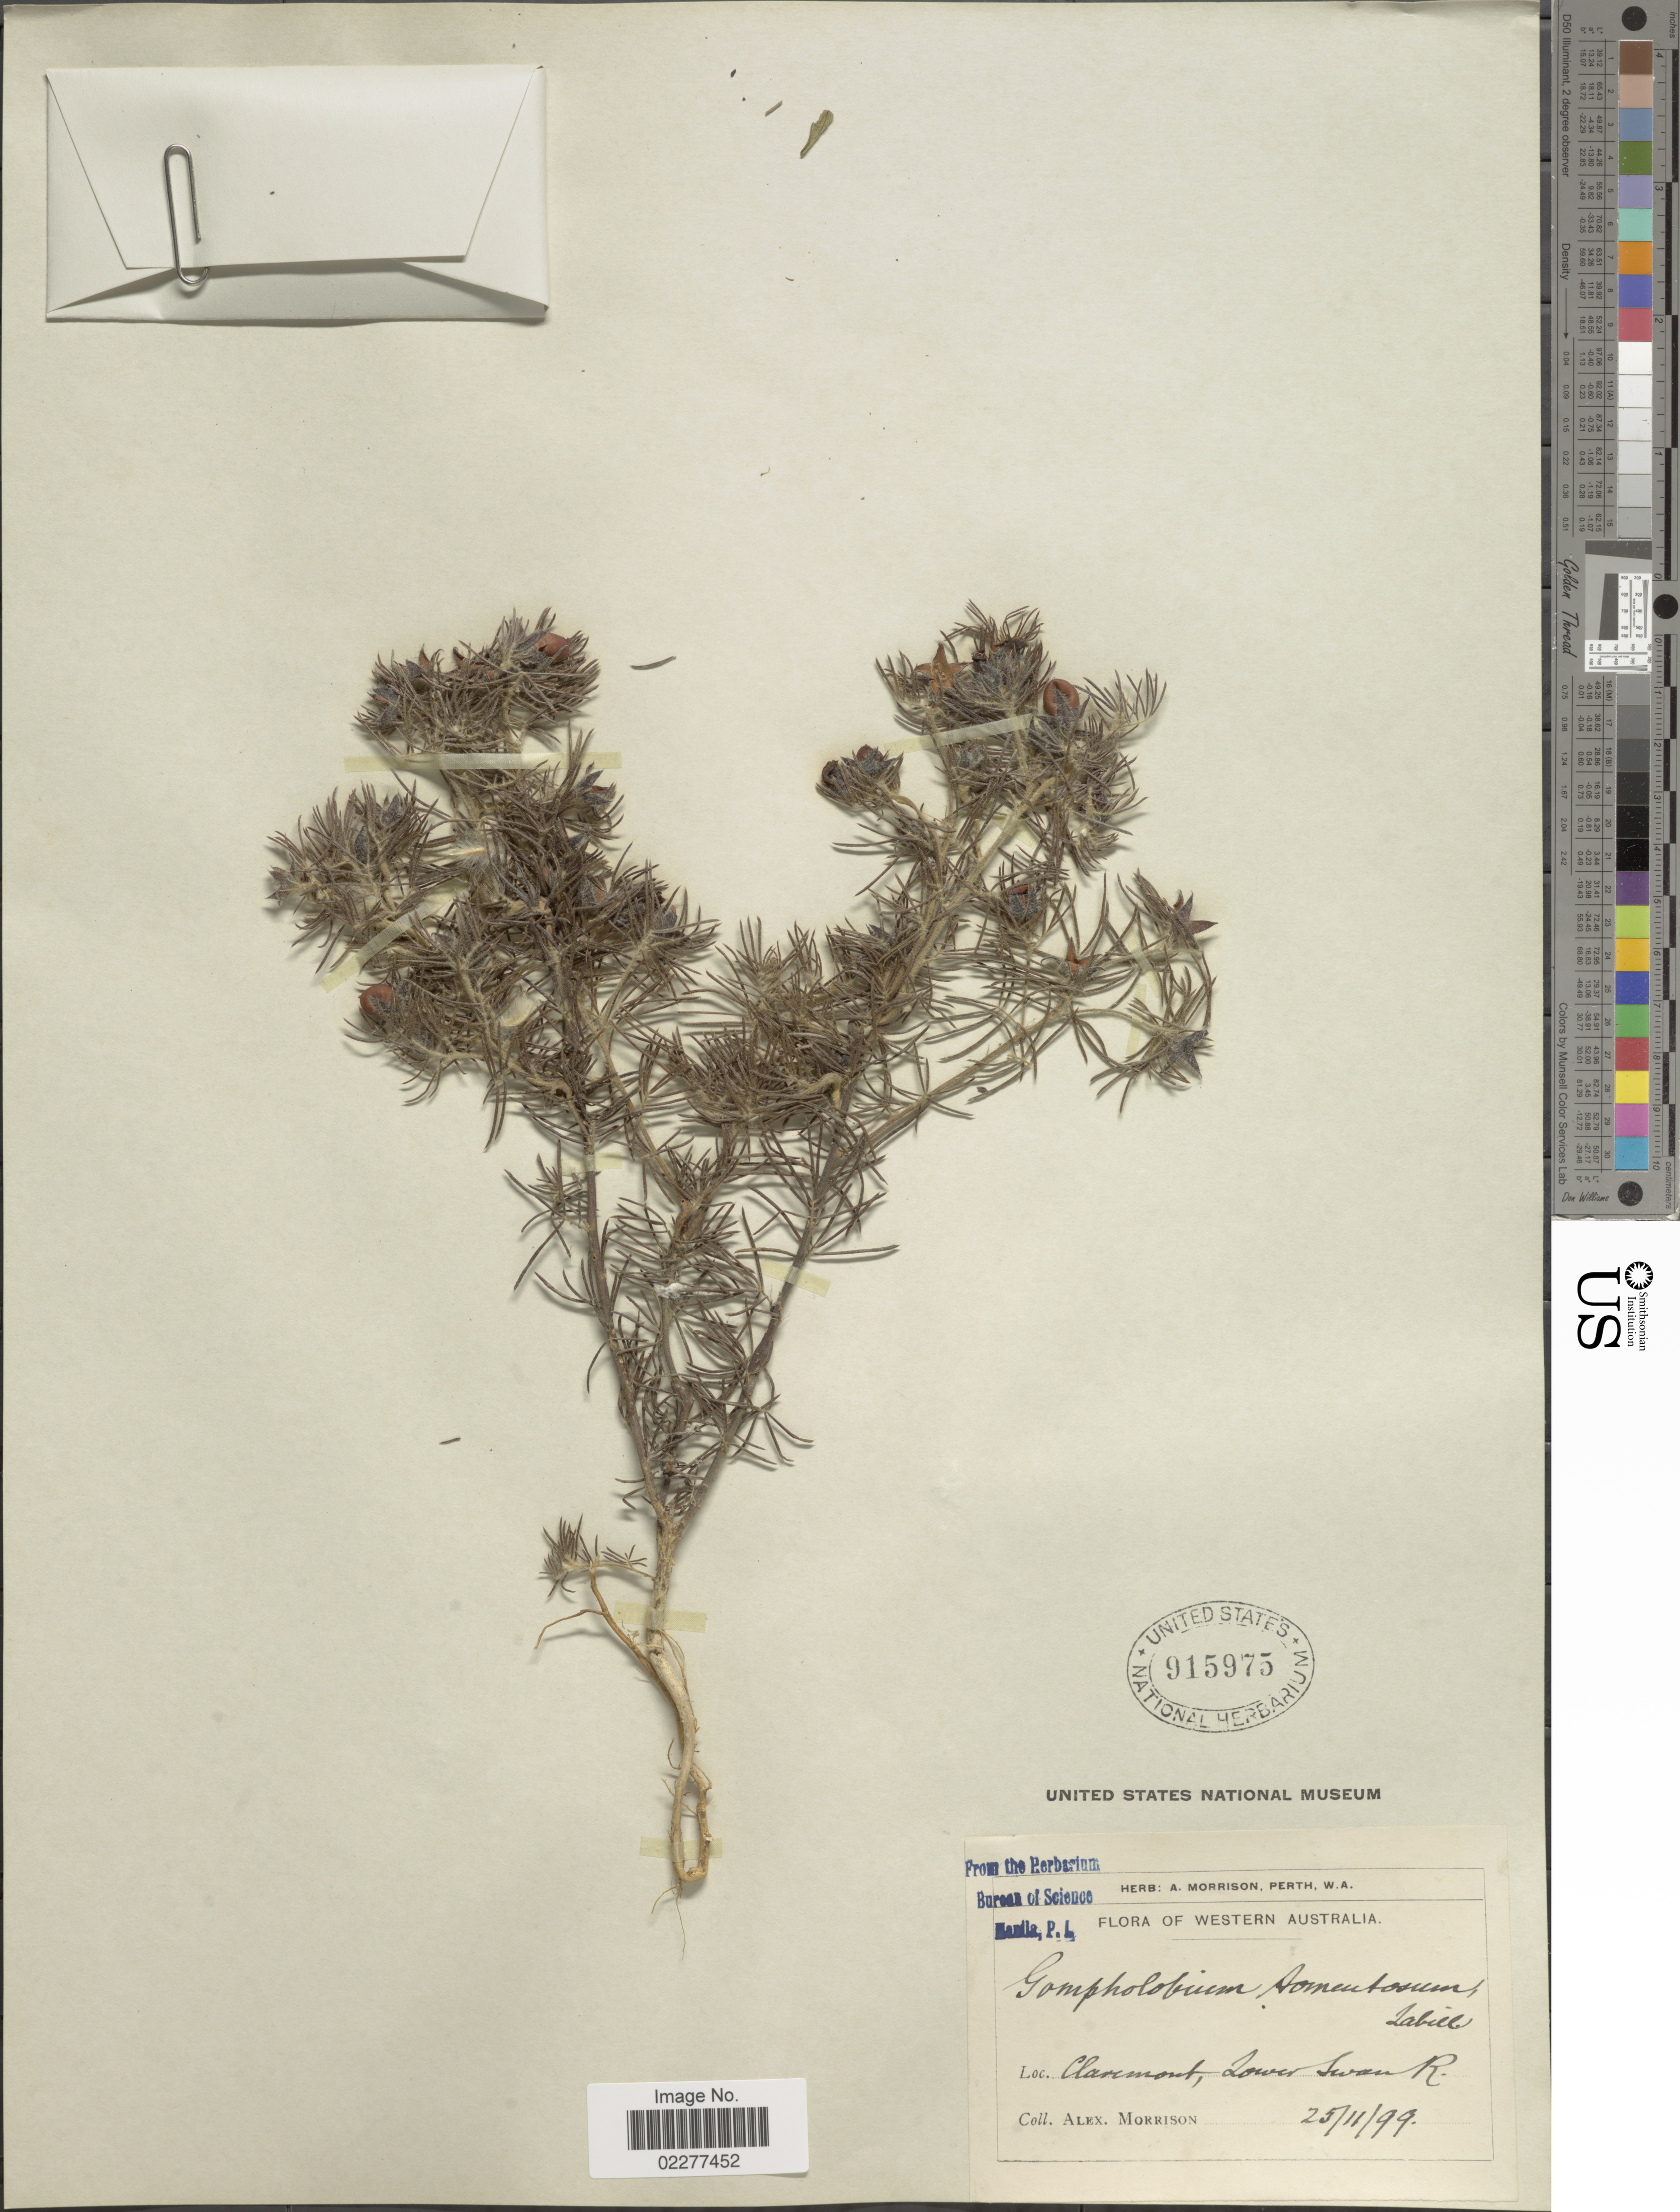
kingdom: Plantae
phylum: Tracheophyta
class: Magnoliopsida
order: Fabales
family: Fabaceae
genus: Gompholobium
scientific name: Gompholobium tomentosum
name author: Labill.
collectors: A. Morrison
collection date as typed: Transcribed d/m/y: 25/11/99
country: Australia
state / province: Western Australia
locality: Claremont, Lower Swan R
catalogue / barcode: US 915975